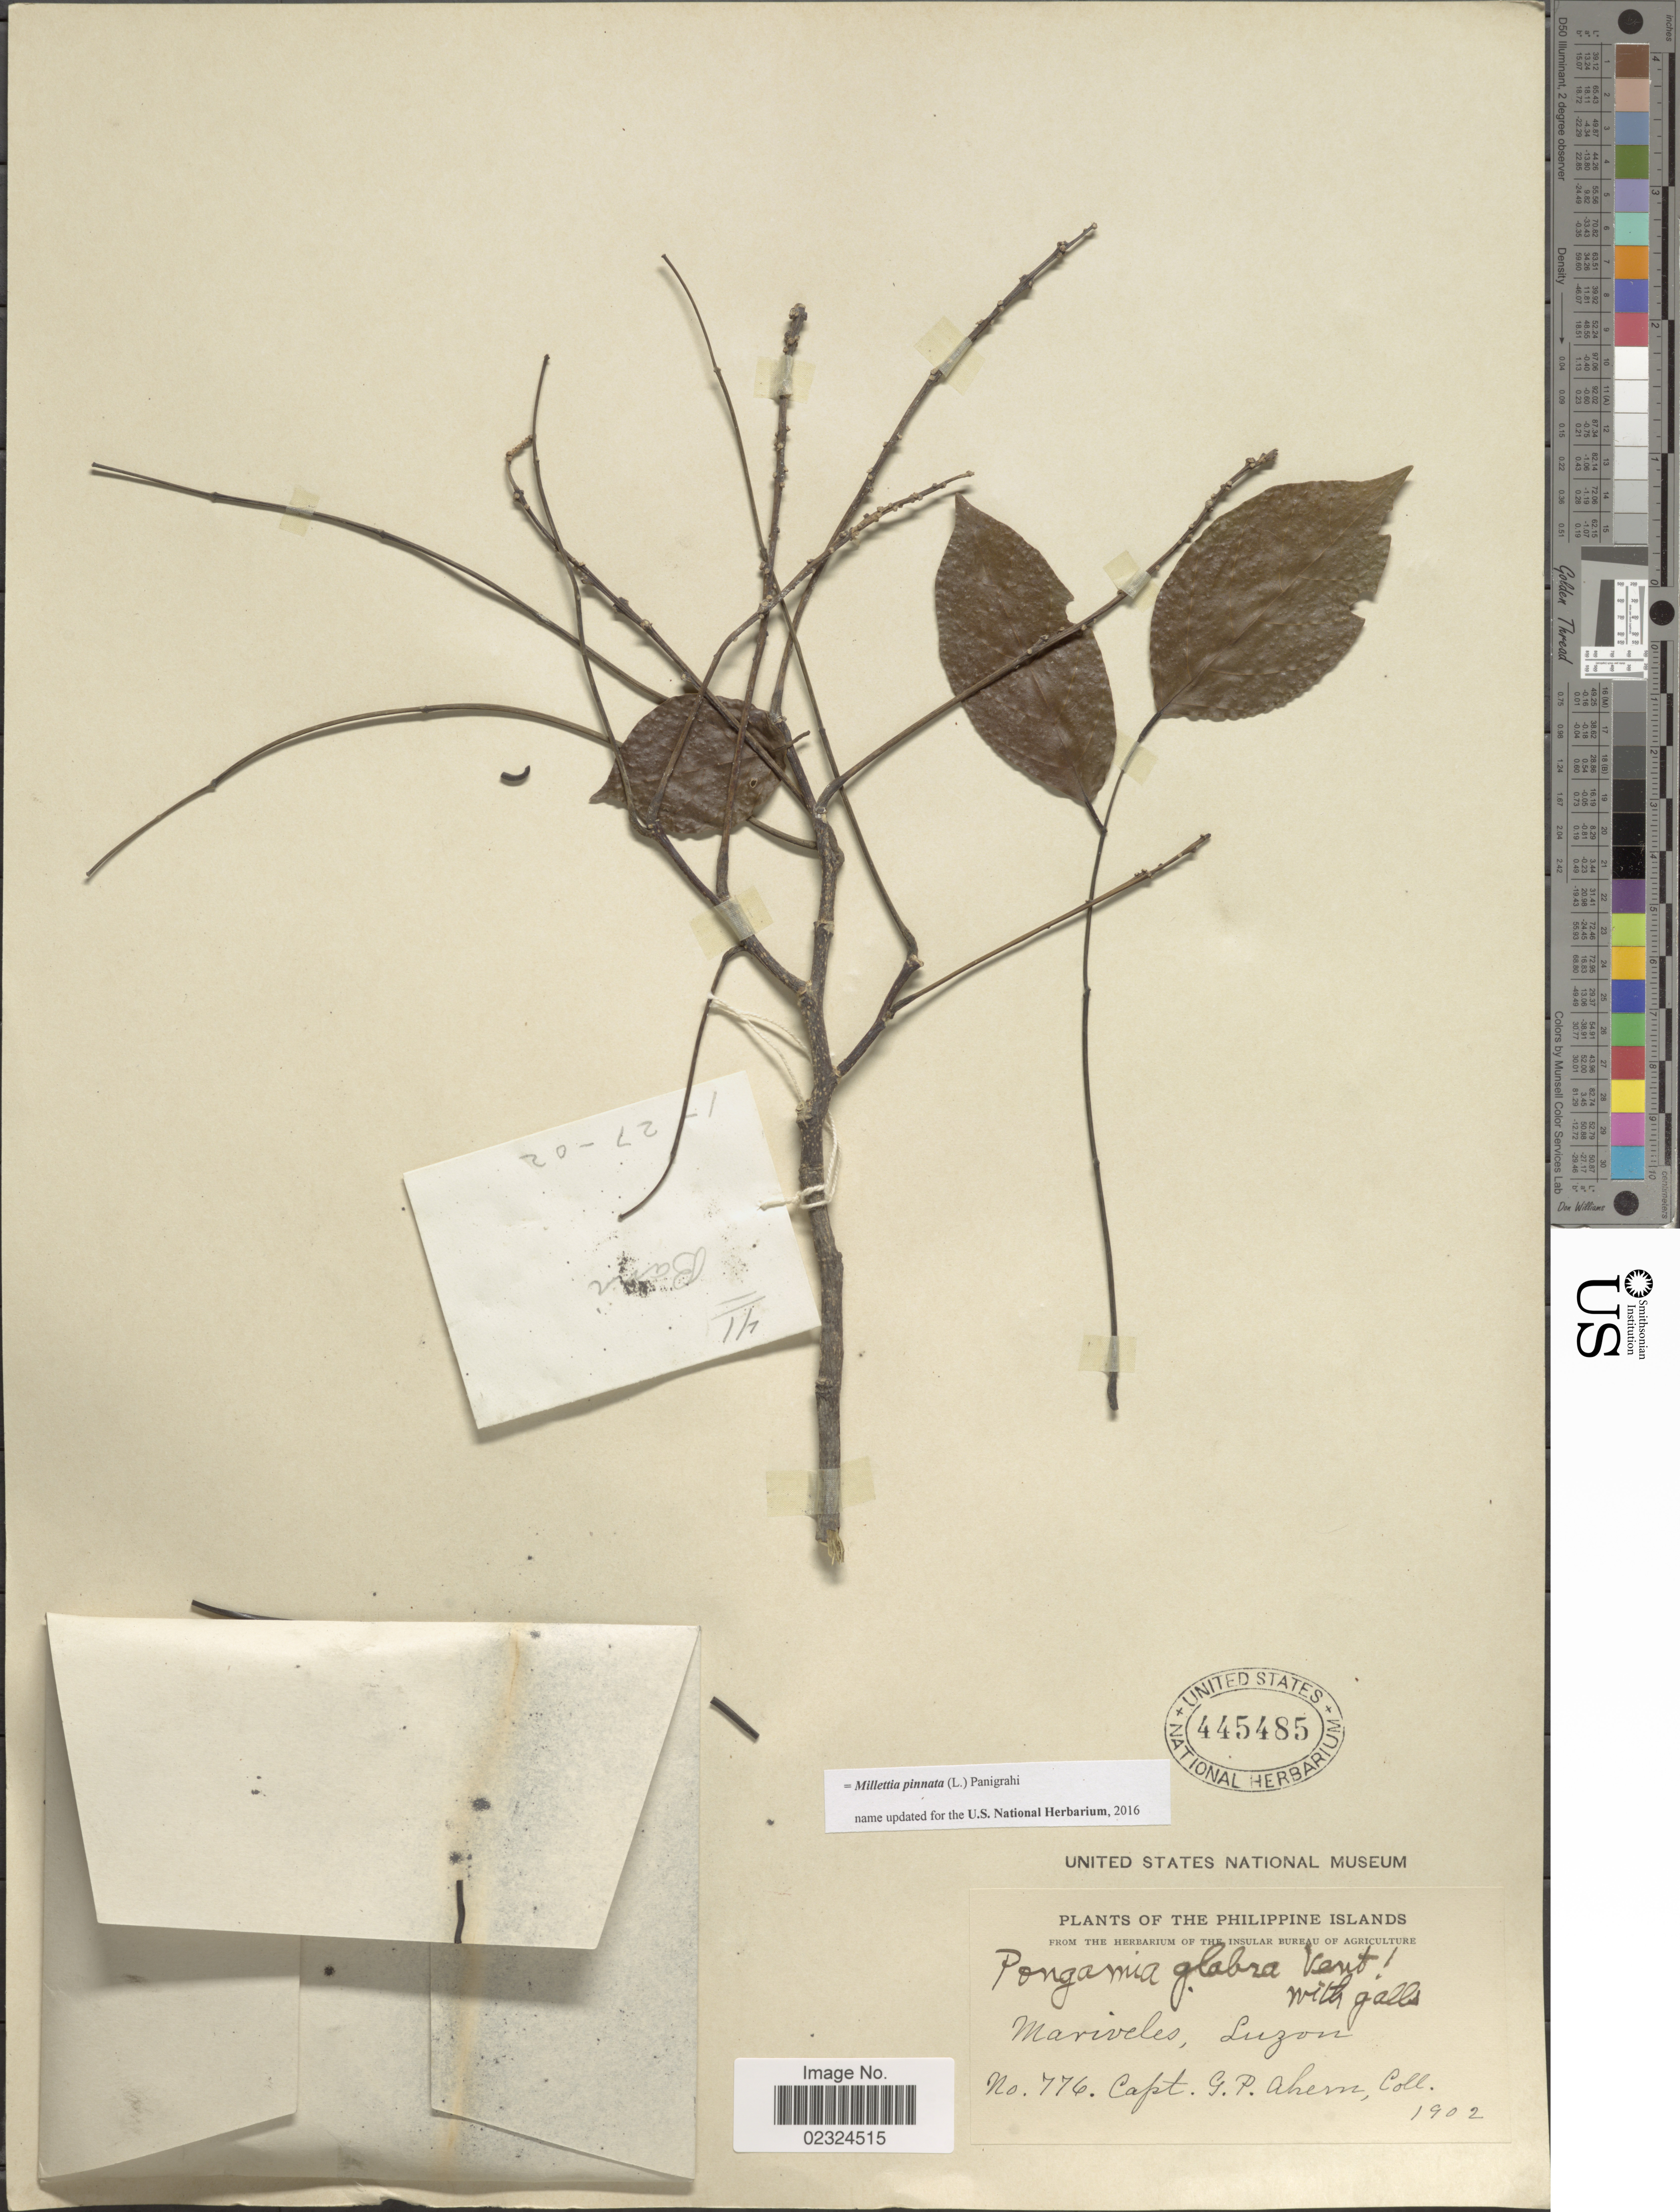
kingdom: Plantae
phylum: Tracheophyta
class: Magnoliopsida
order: Fabales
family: Fabaceae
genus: Millettia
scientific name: Millettia pinnata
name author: (L.) Panigrahi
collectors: G. Ahern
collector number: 776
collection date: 1902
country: Philippines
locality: Marviles, Luzon. Philippines Islands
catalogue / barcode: US 445485